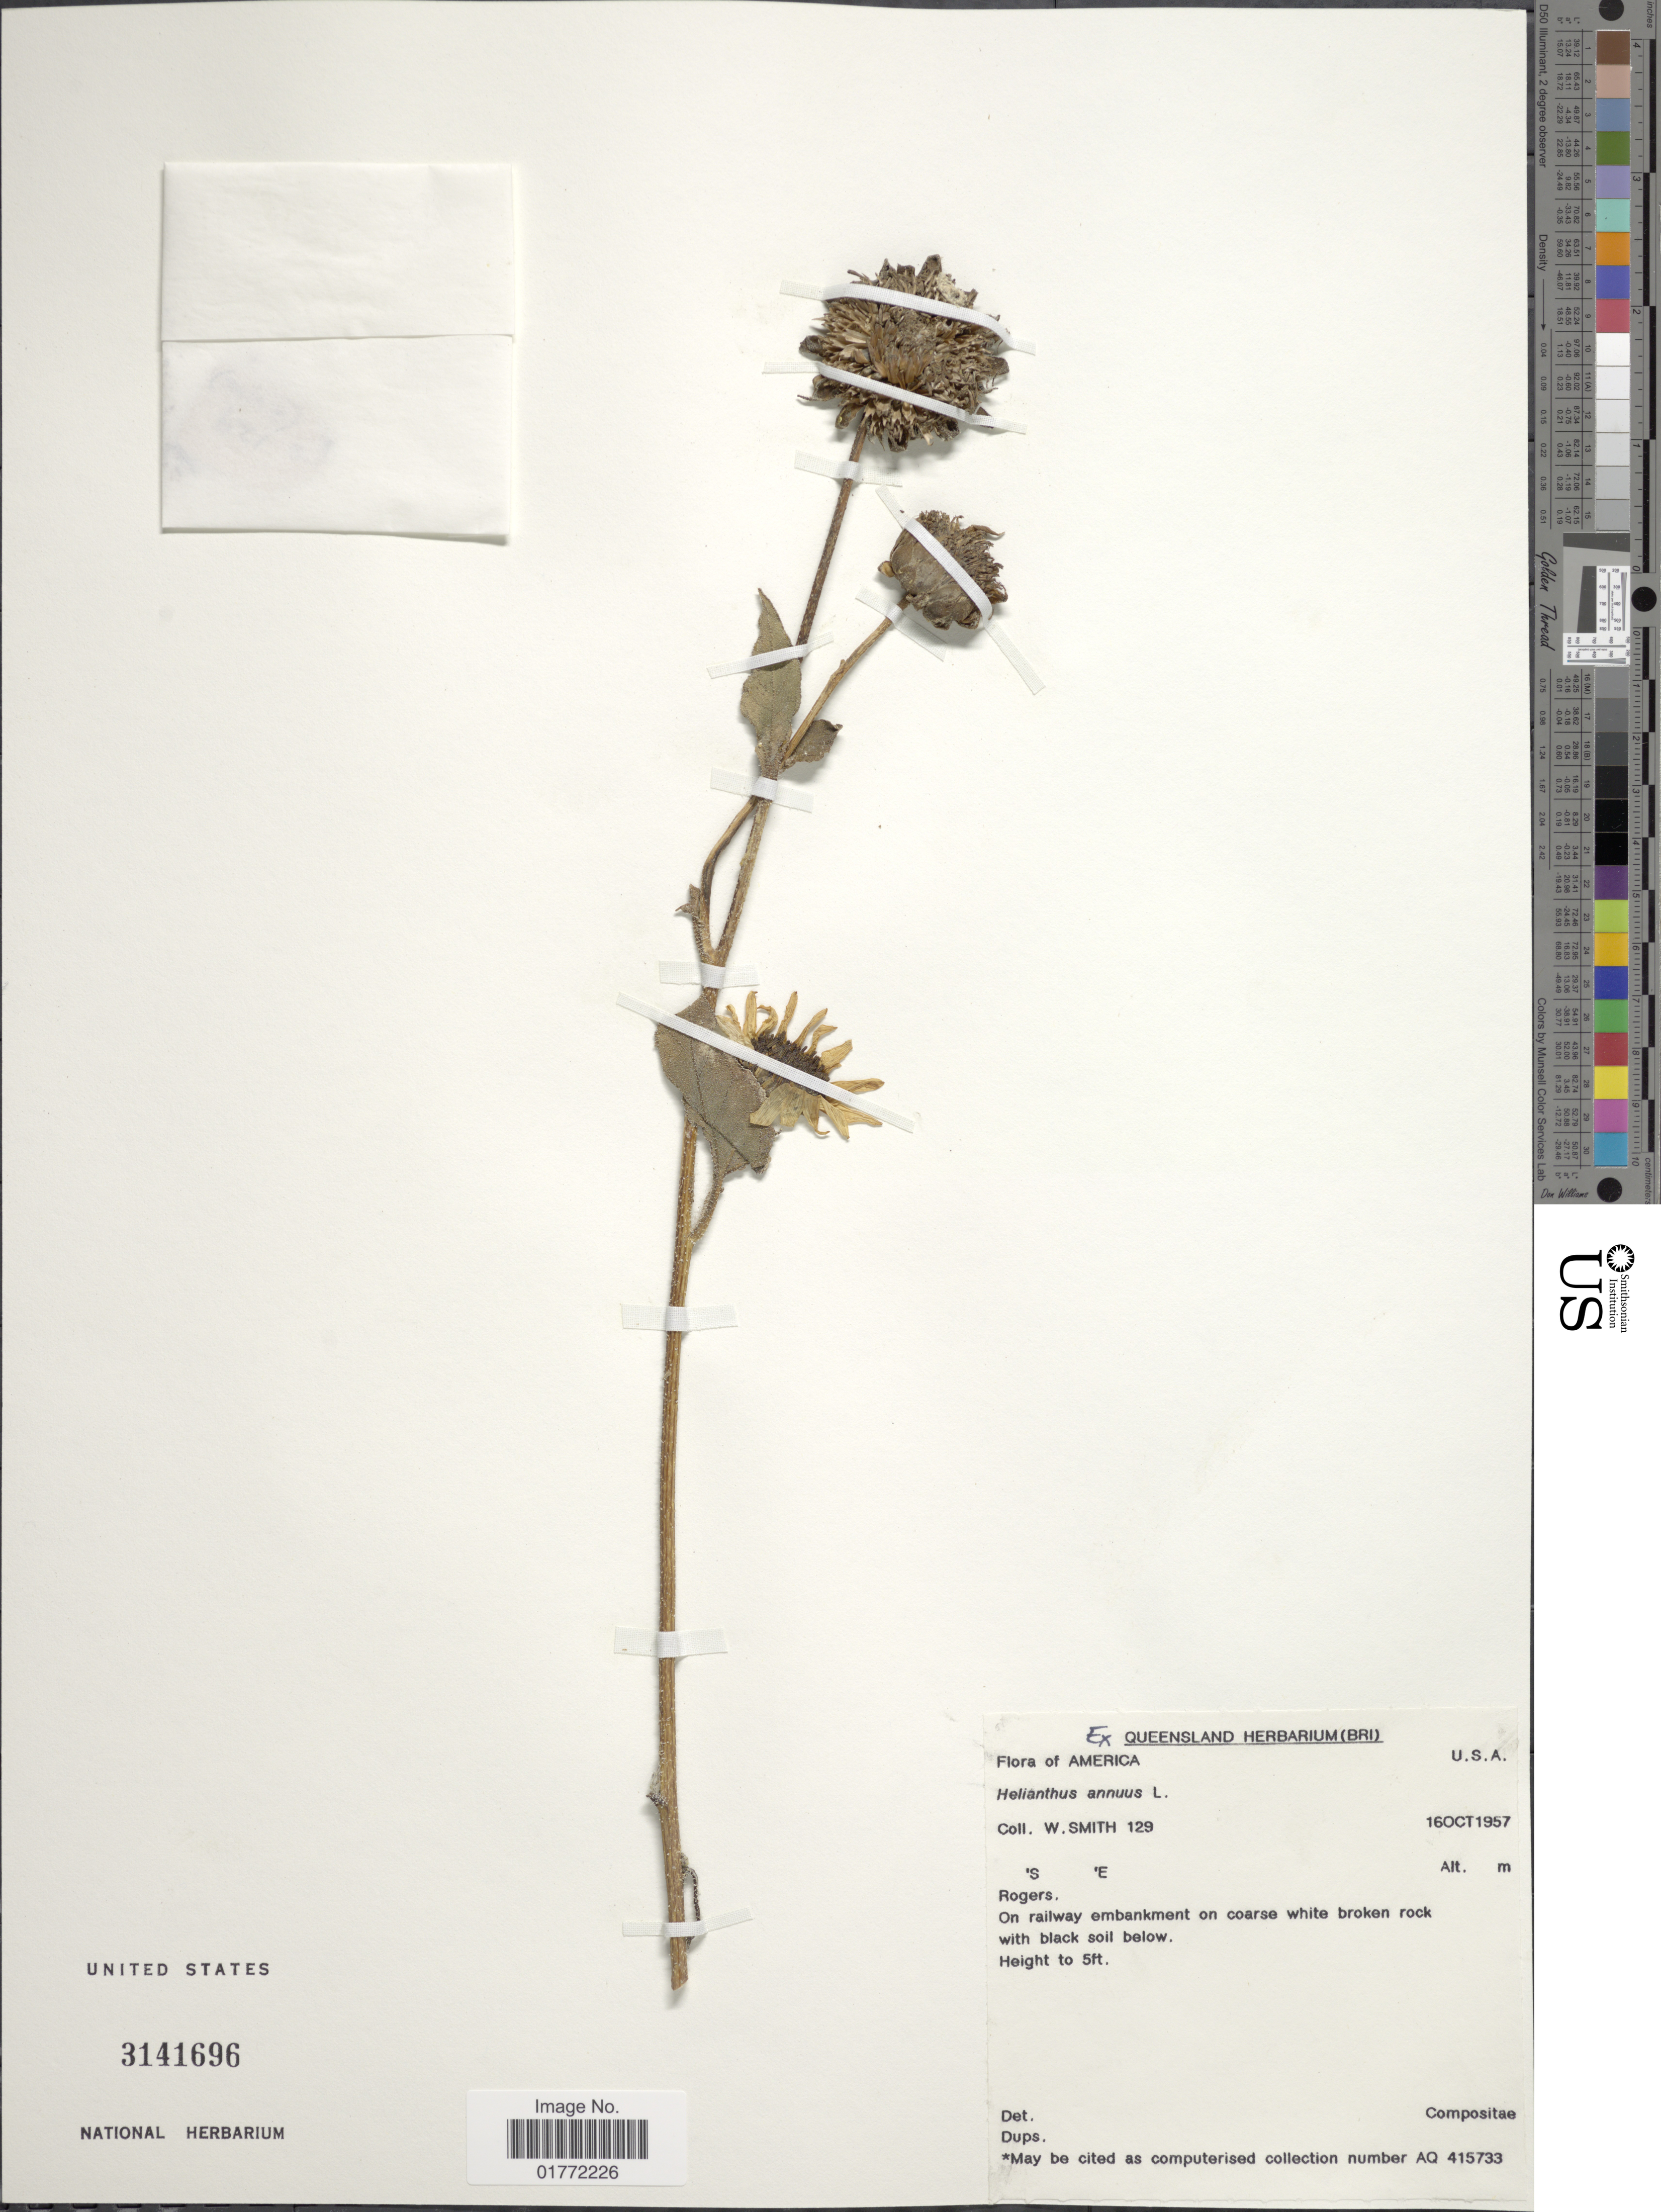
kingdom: Plantae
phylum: Tracheophyta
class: Magnoliopsida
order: Asterales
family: Asteraceae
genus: Helianthus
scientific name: Helianthus annuus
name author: L.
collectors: W. Smith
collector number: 129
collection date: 1957-10-16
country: United States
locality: Rogers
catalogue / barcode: US 3141696